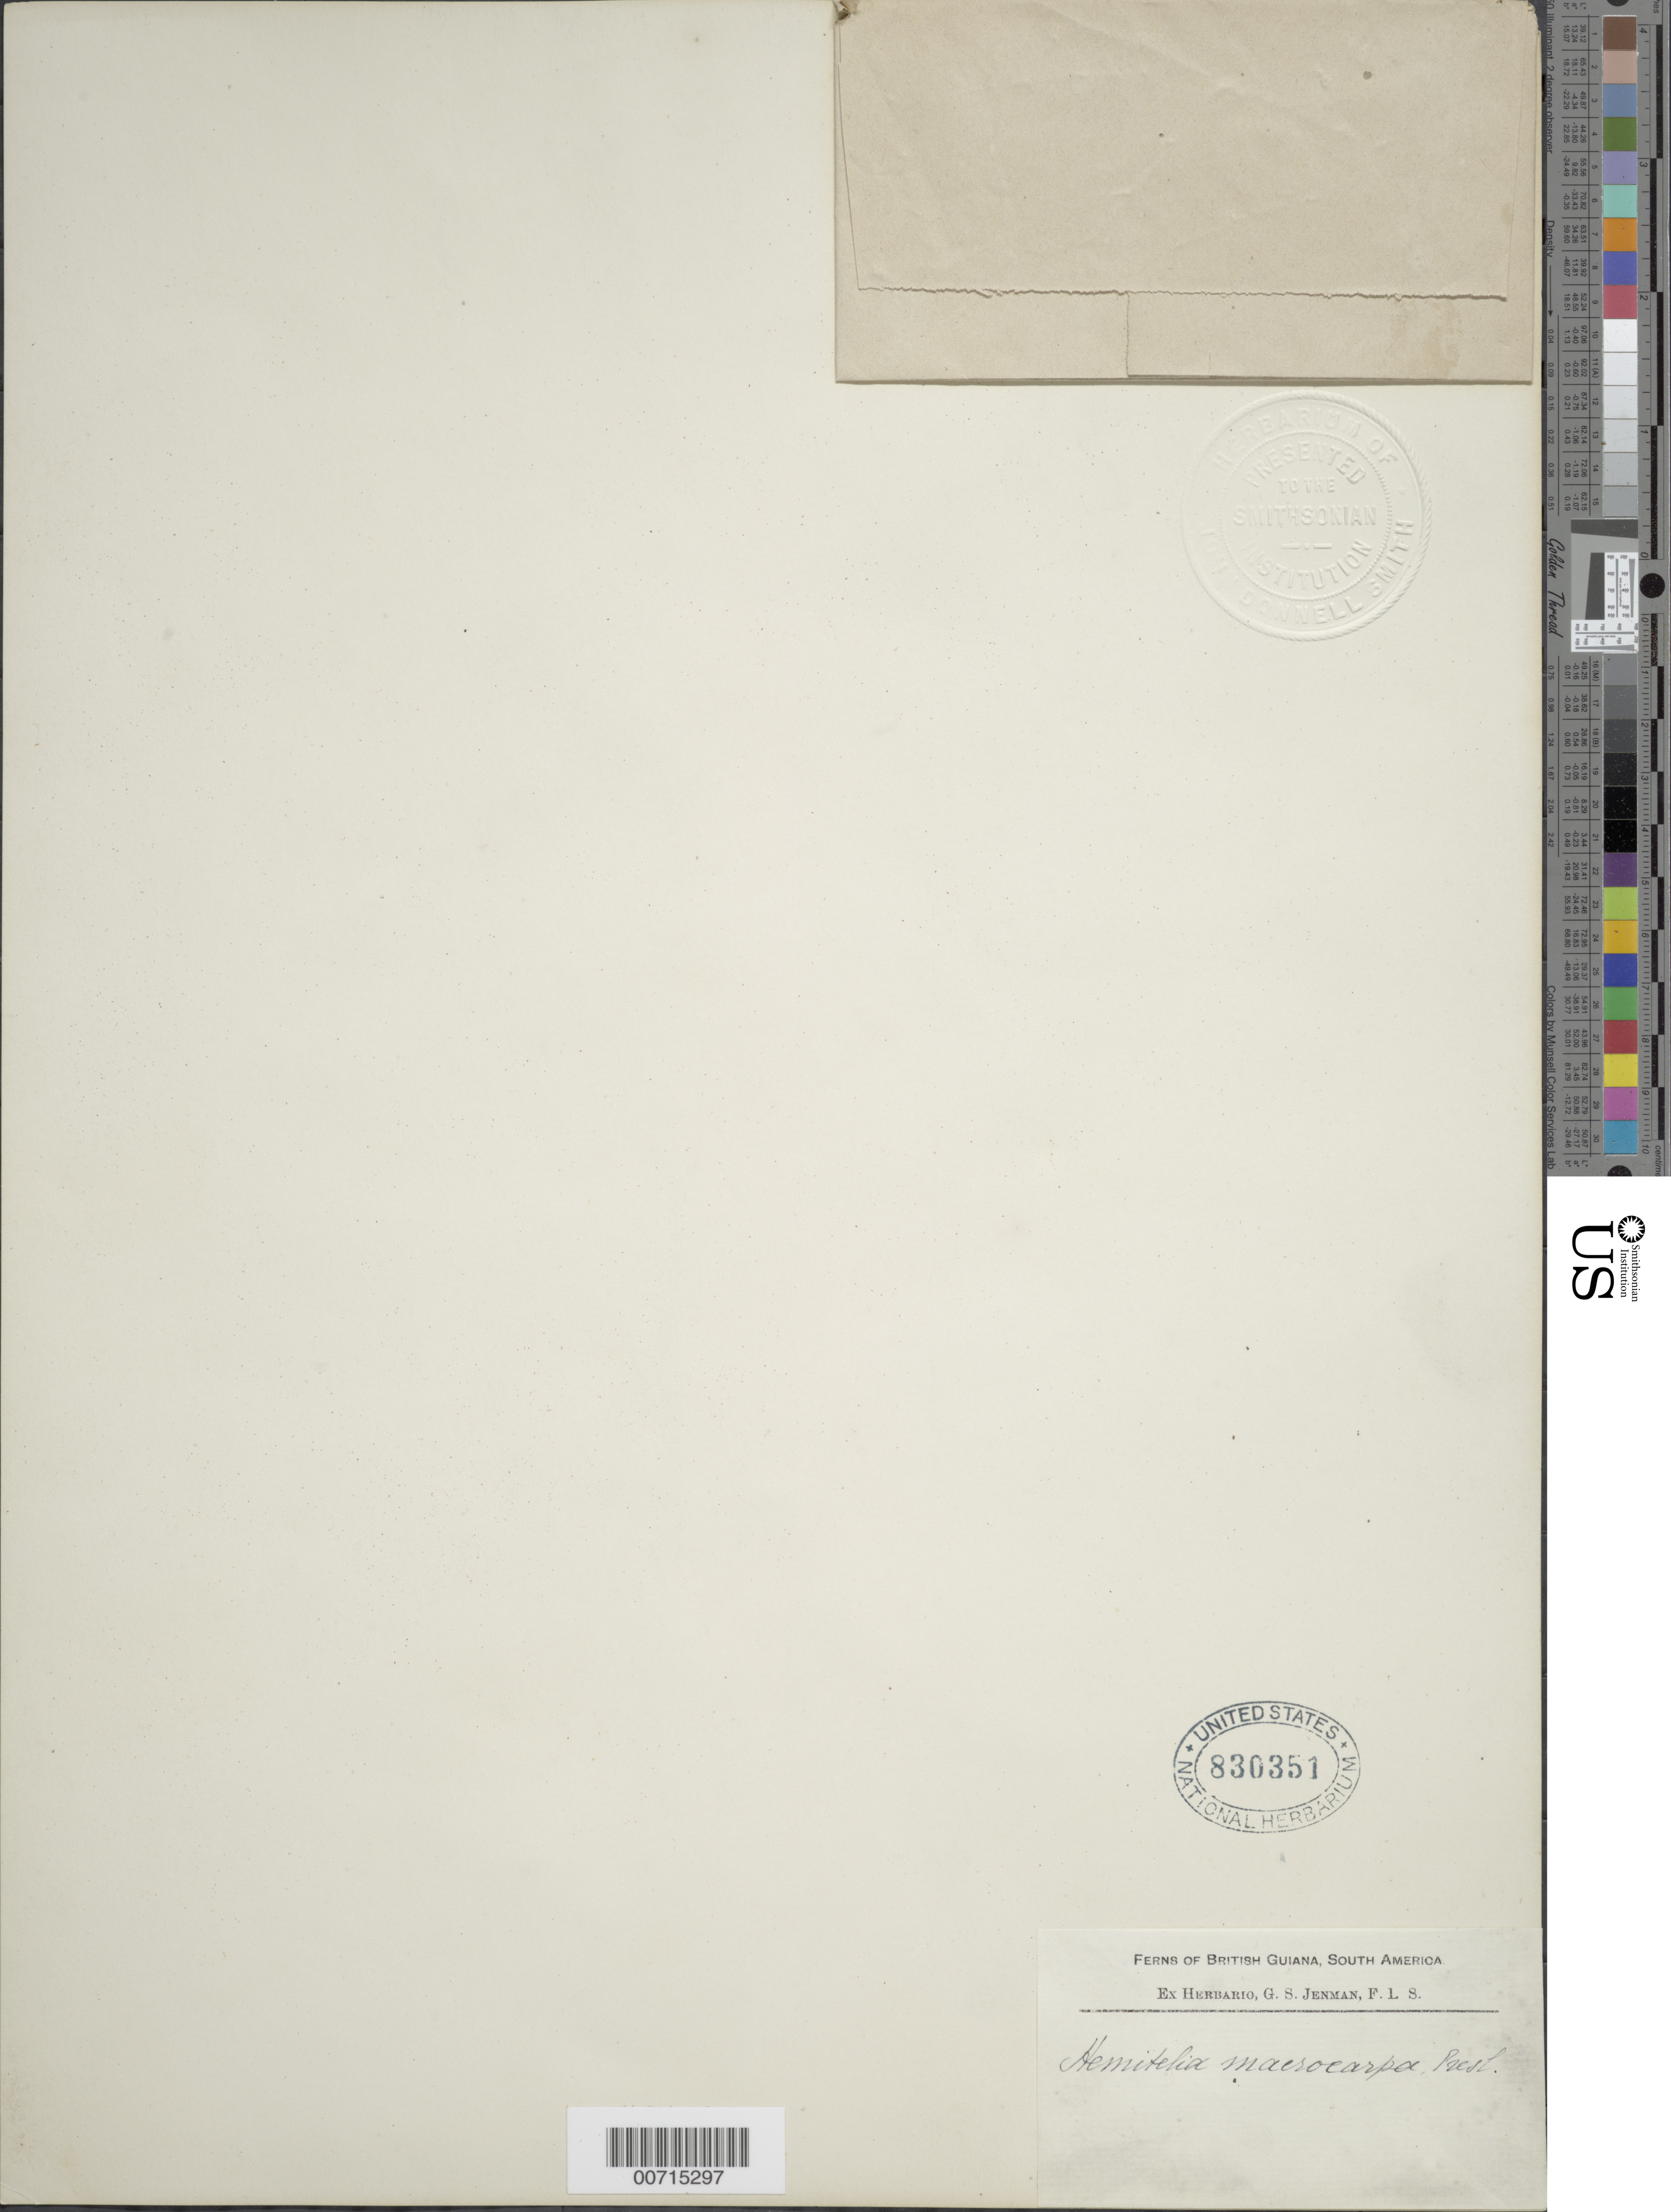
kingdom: Plantae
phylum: Tracheophyta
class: Polypodiopsida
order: Cyatheales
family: Cyatheaceae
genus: Cyathea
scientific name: Cyathea macrocarpa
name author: (C. Presl) Domin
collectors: G. S. Jenman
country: Guyana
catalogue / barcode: US 830351